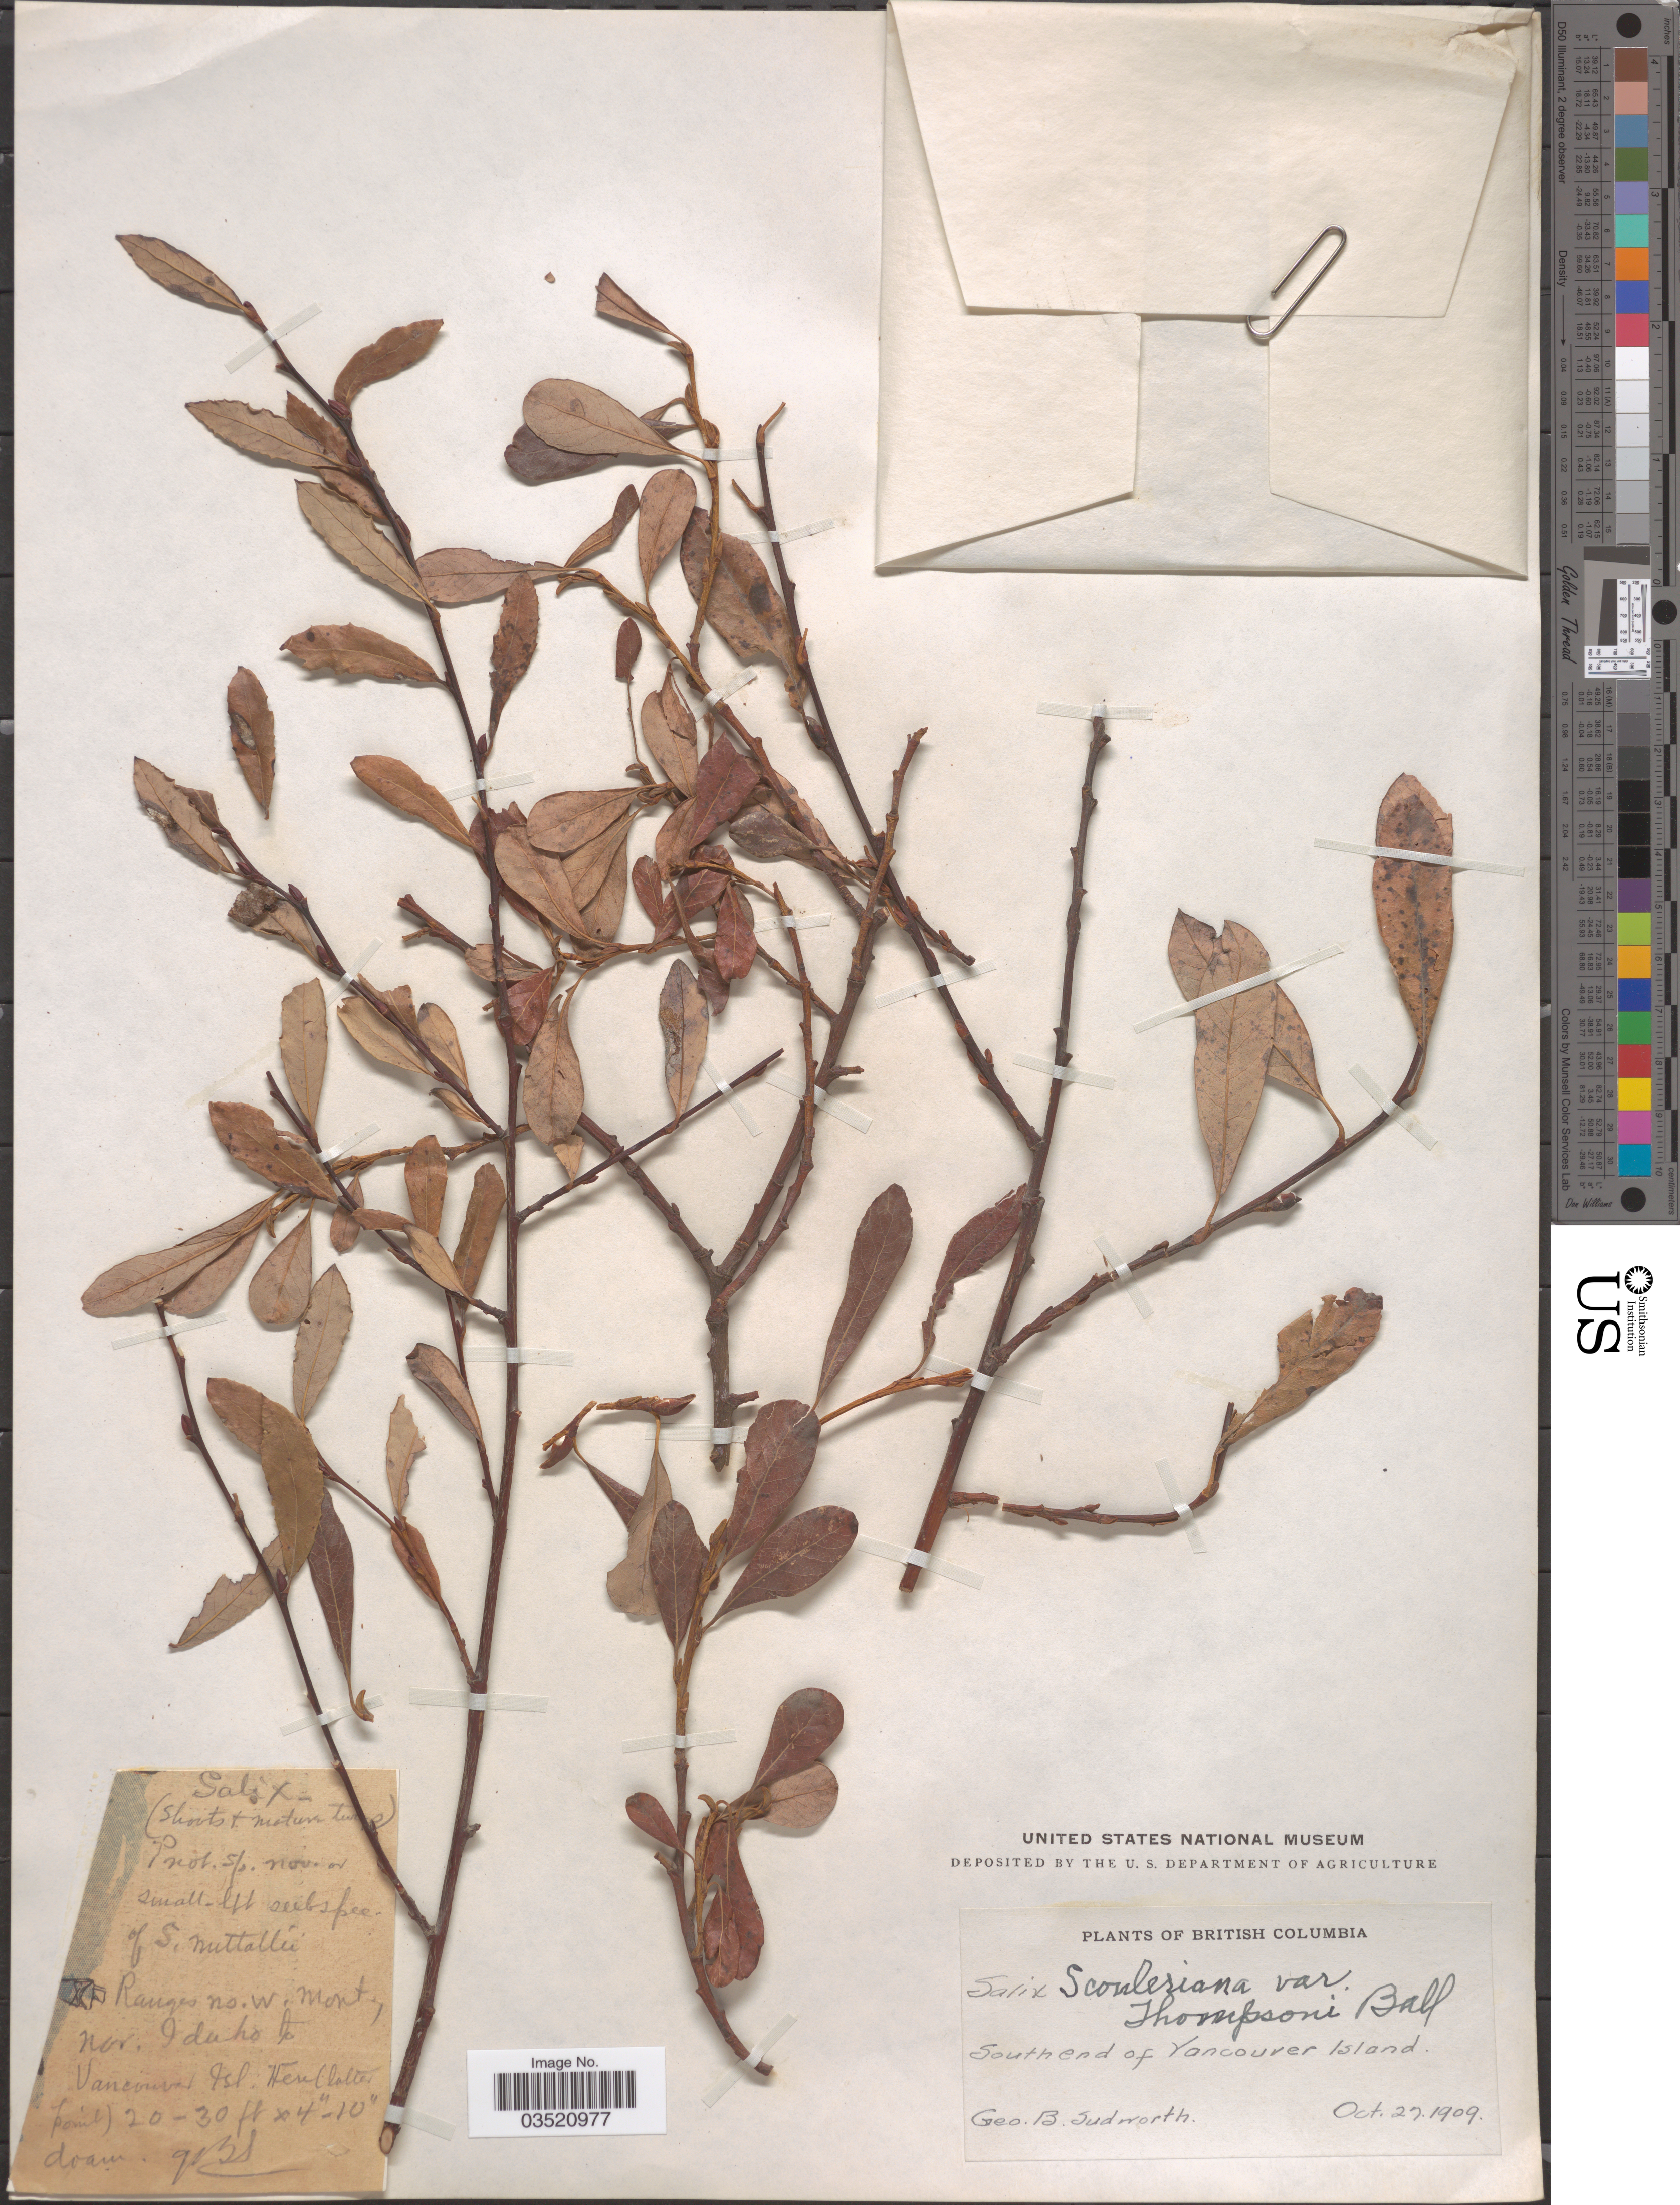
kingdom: Plantae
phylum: Tracheophyta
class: Magnoliopsida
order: Malpighiales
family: Salicaceae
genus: Salix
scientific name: Salix scouleriana var. thompsonii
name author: C.R. Ball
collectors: G. B. Sudworth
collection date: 1909-10-27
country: Canada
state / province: British Columbia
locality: Southend of Vancouver Island.